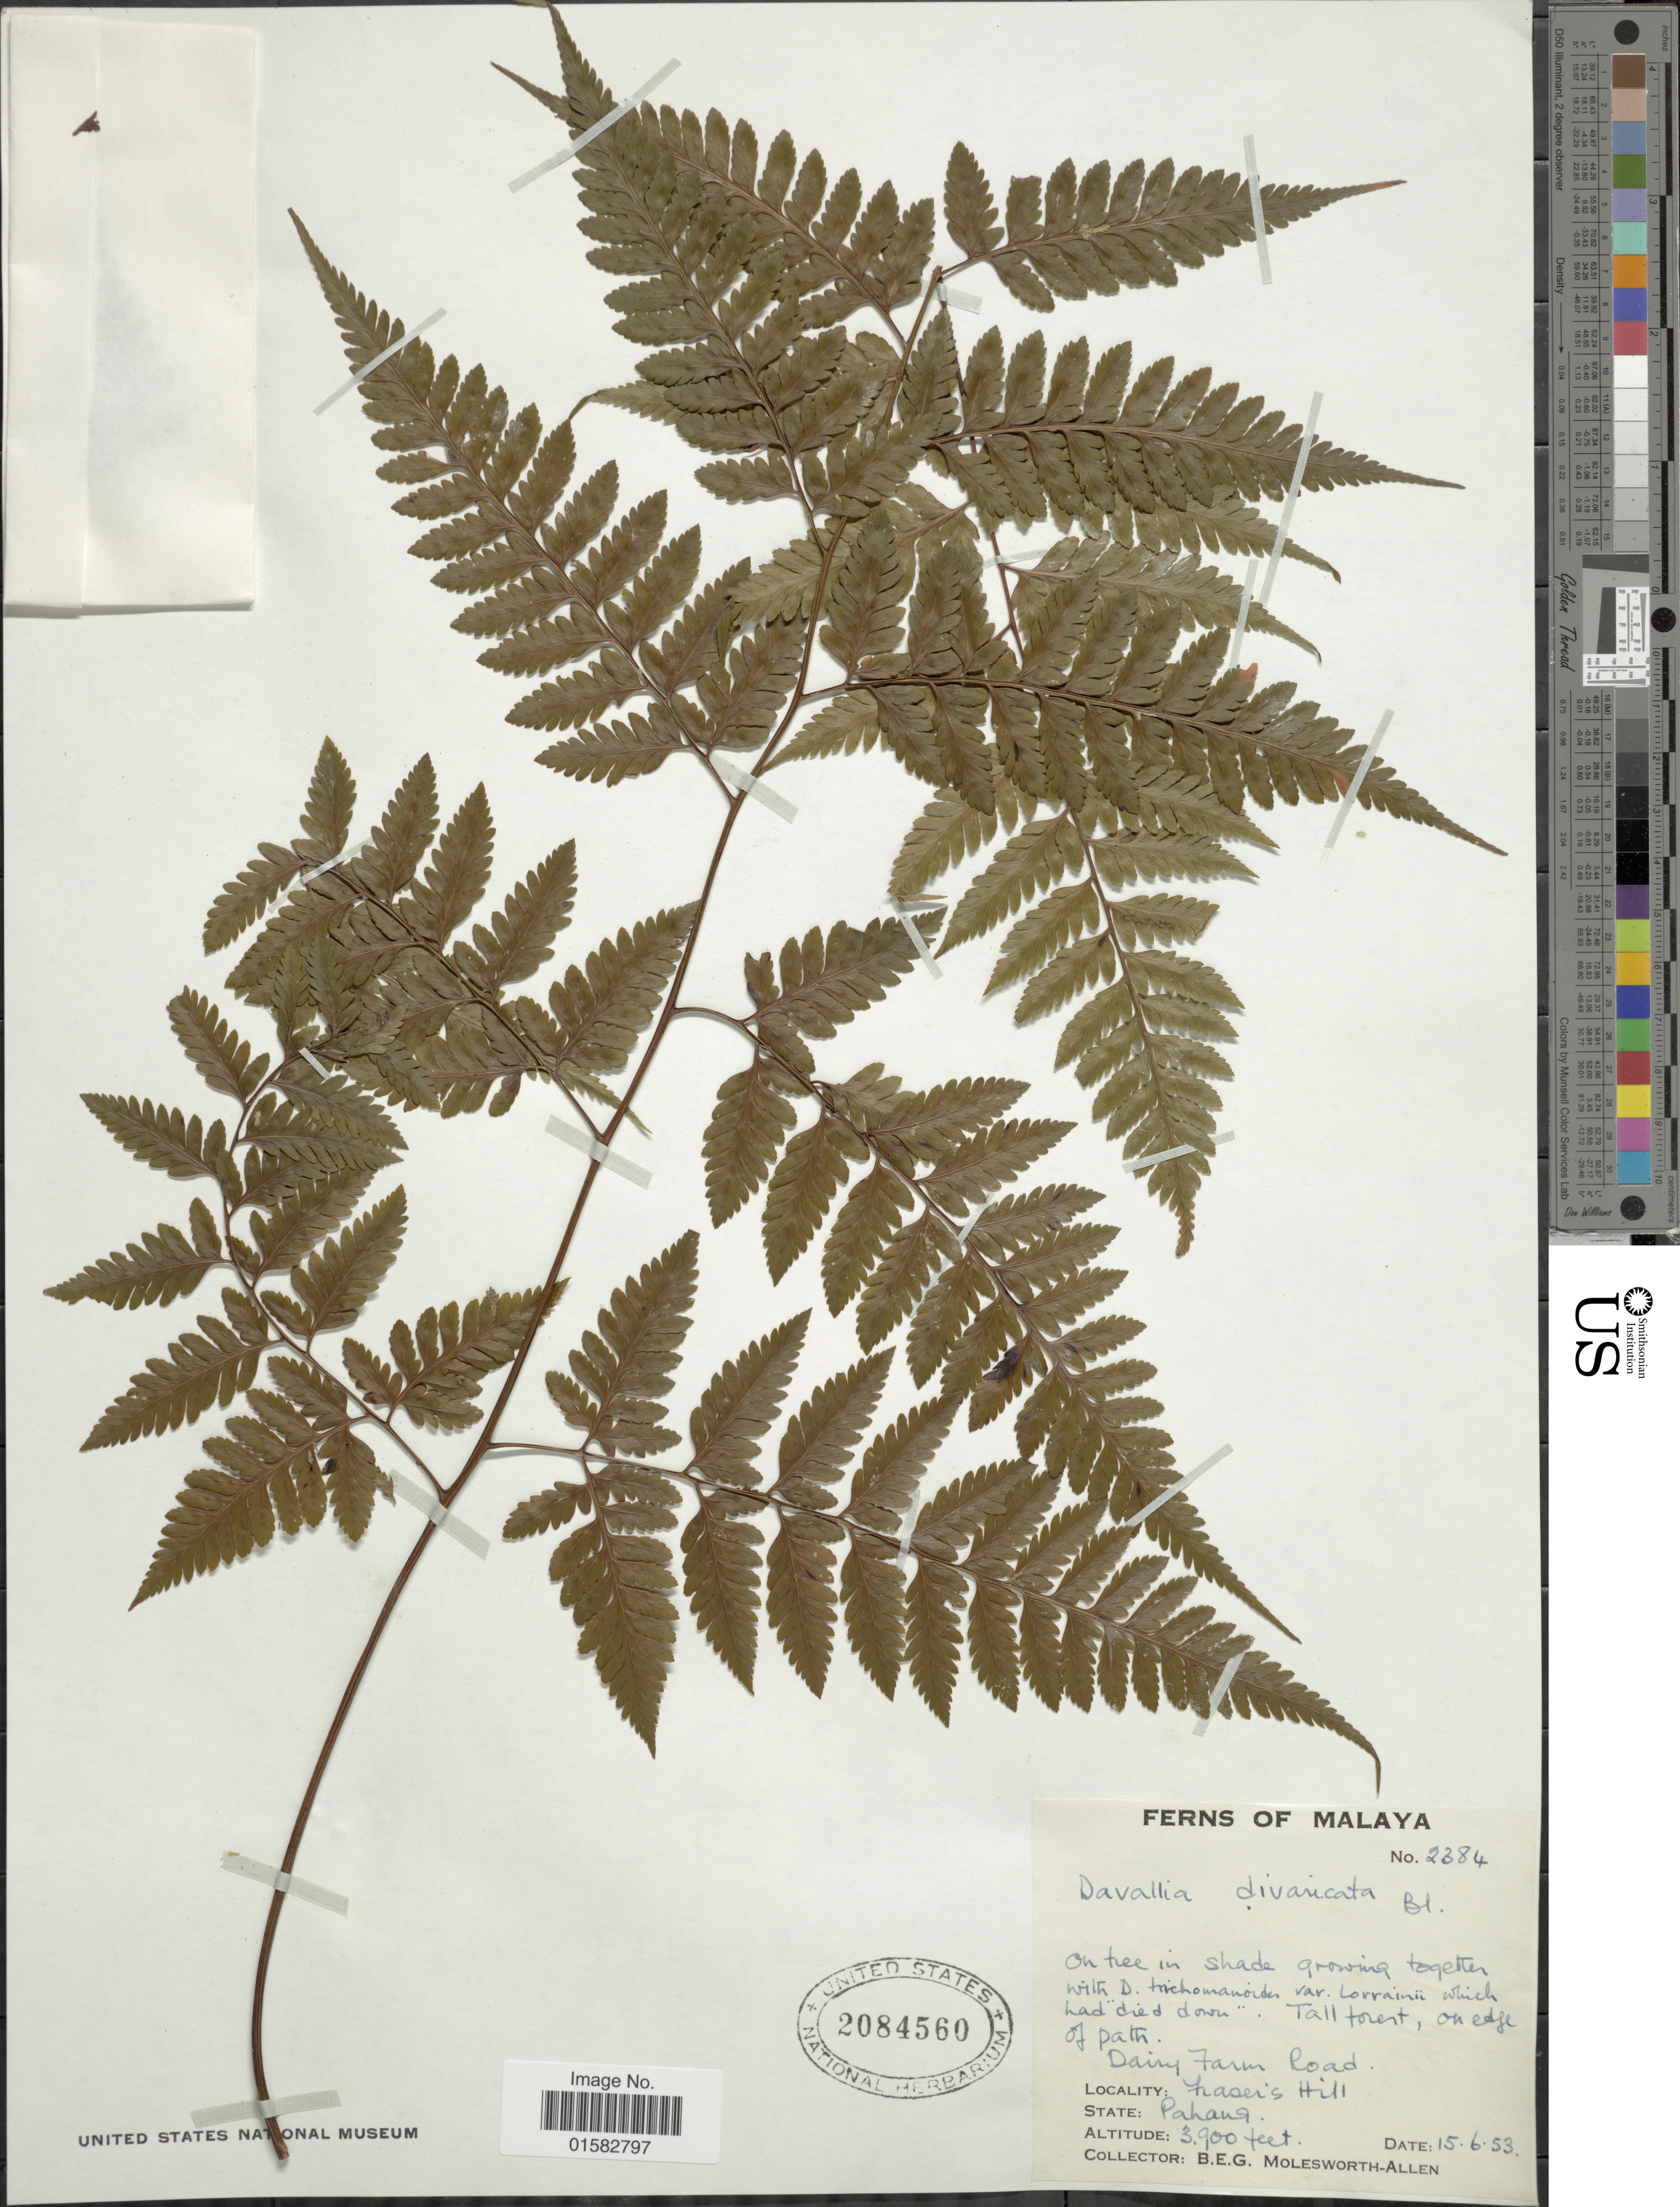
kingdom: Plantae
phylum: Tracheophyta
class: Polypodiopsida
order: Polypodiales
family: Davalliaceae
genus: Davallia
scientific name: Davallia divaricata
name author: Blume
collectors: B. E. G. Molesworth-Allen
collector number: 2384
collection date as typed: Transcribed d/m/y: 15/6/53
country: Malaysia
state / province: Pahang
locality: Malaya, Dairy Farm Road Fraser's Hill, Pahang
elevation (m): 1189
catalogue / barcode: US 2084560